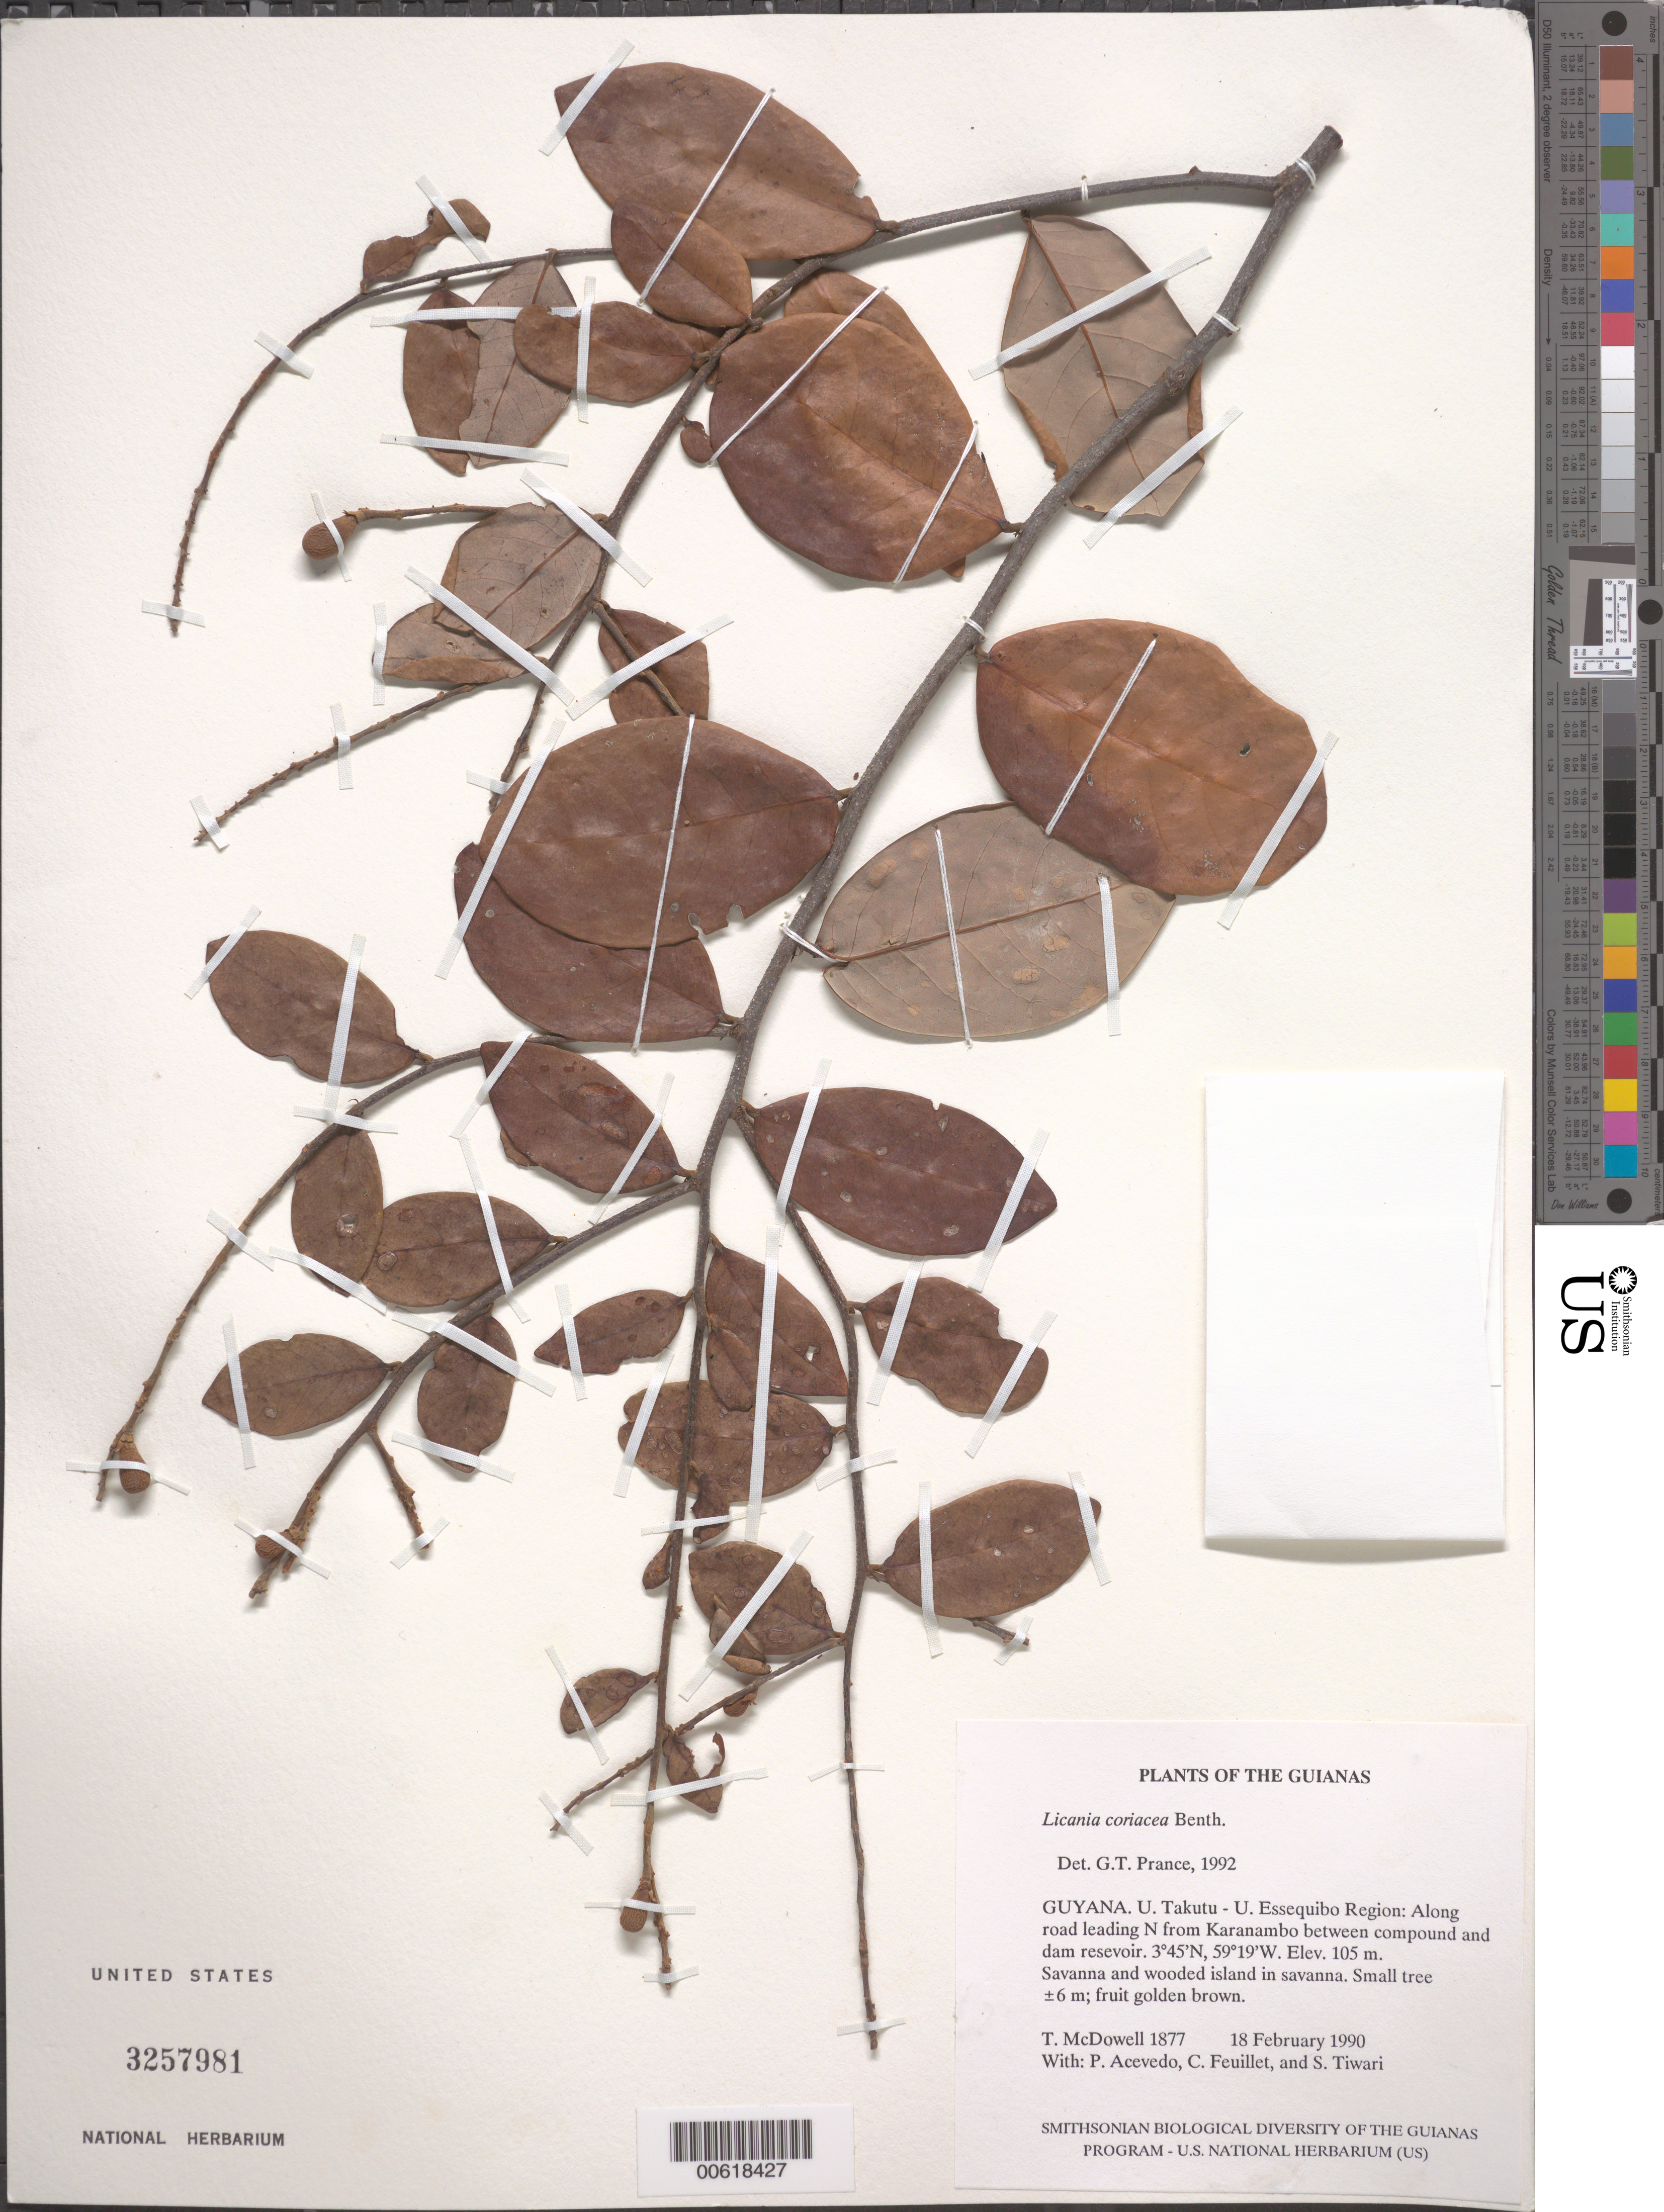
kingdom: Plantae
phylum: Tracheophyta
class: Magnoliopsida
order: Malpighiales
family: Chrysobalanaceae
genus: Licania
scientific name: Licania coriacea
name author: Benth.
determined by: Prance, G. T.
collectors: T. McDowell, P. Acevedo-Rodr., C. Feuillet & S. Tiwari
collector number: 1877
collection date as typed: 18 February 1990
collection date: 1990-02-18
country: Guyana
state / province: U. Takutu-U. Essequibo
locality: Along road leading North from Karanambo between compound and dam-pond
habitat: Savanna and wooded island in savanna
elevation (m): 105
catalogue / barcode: US 3257981